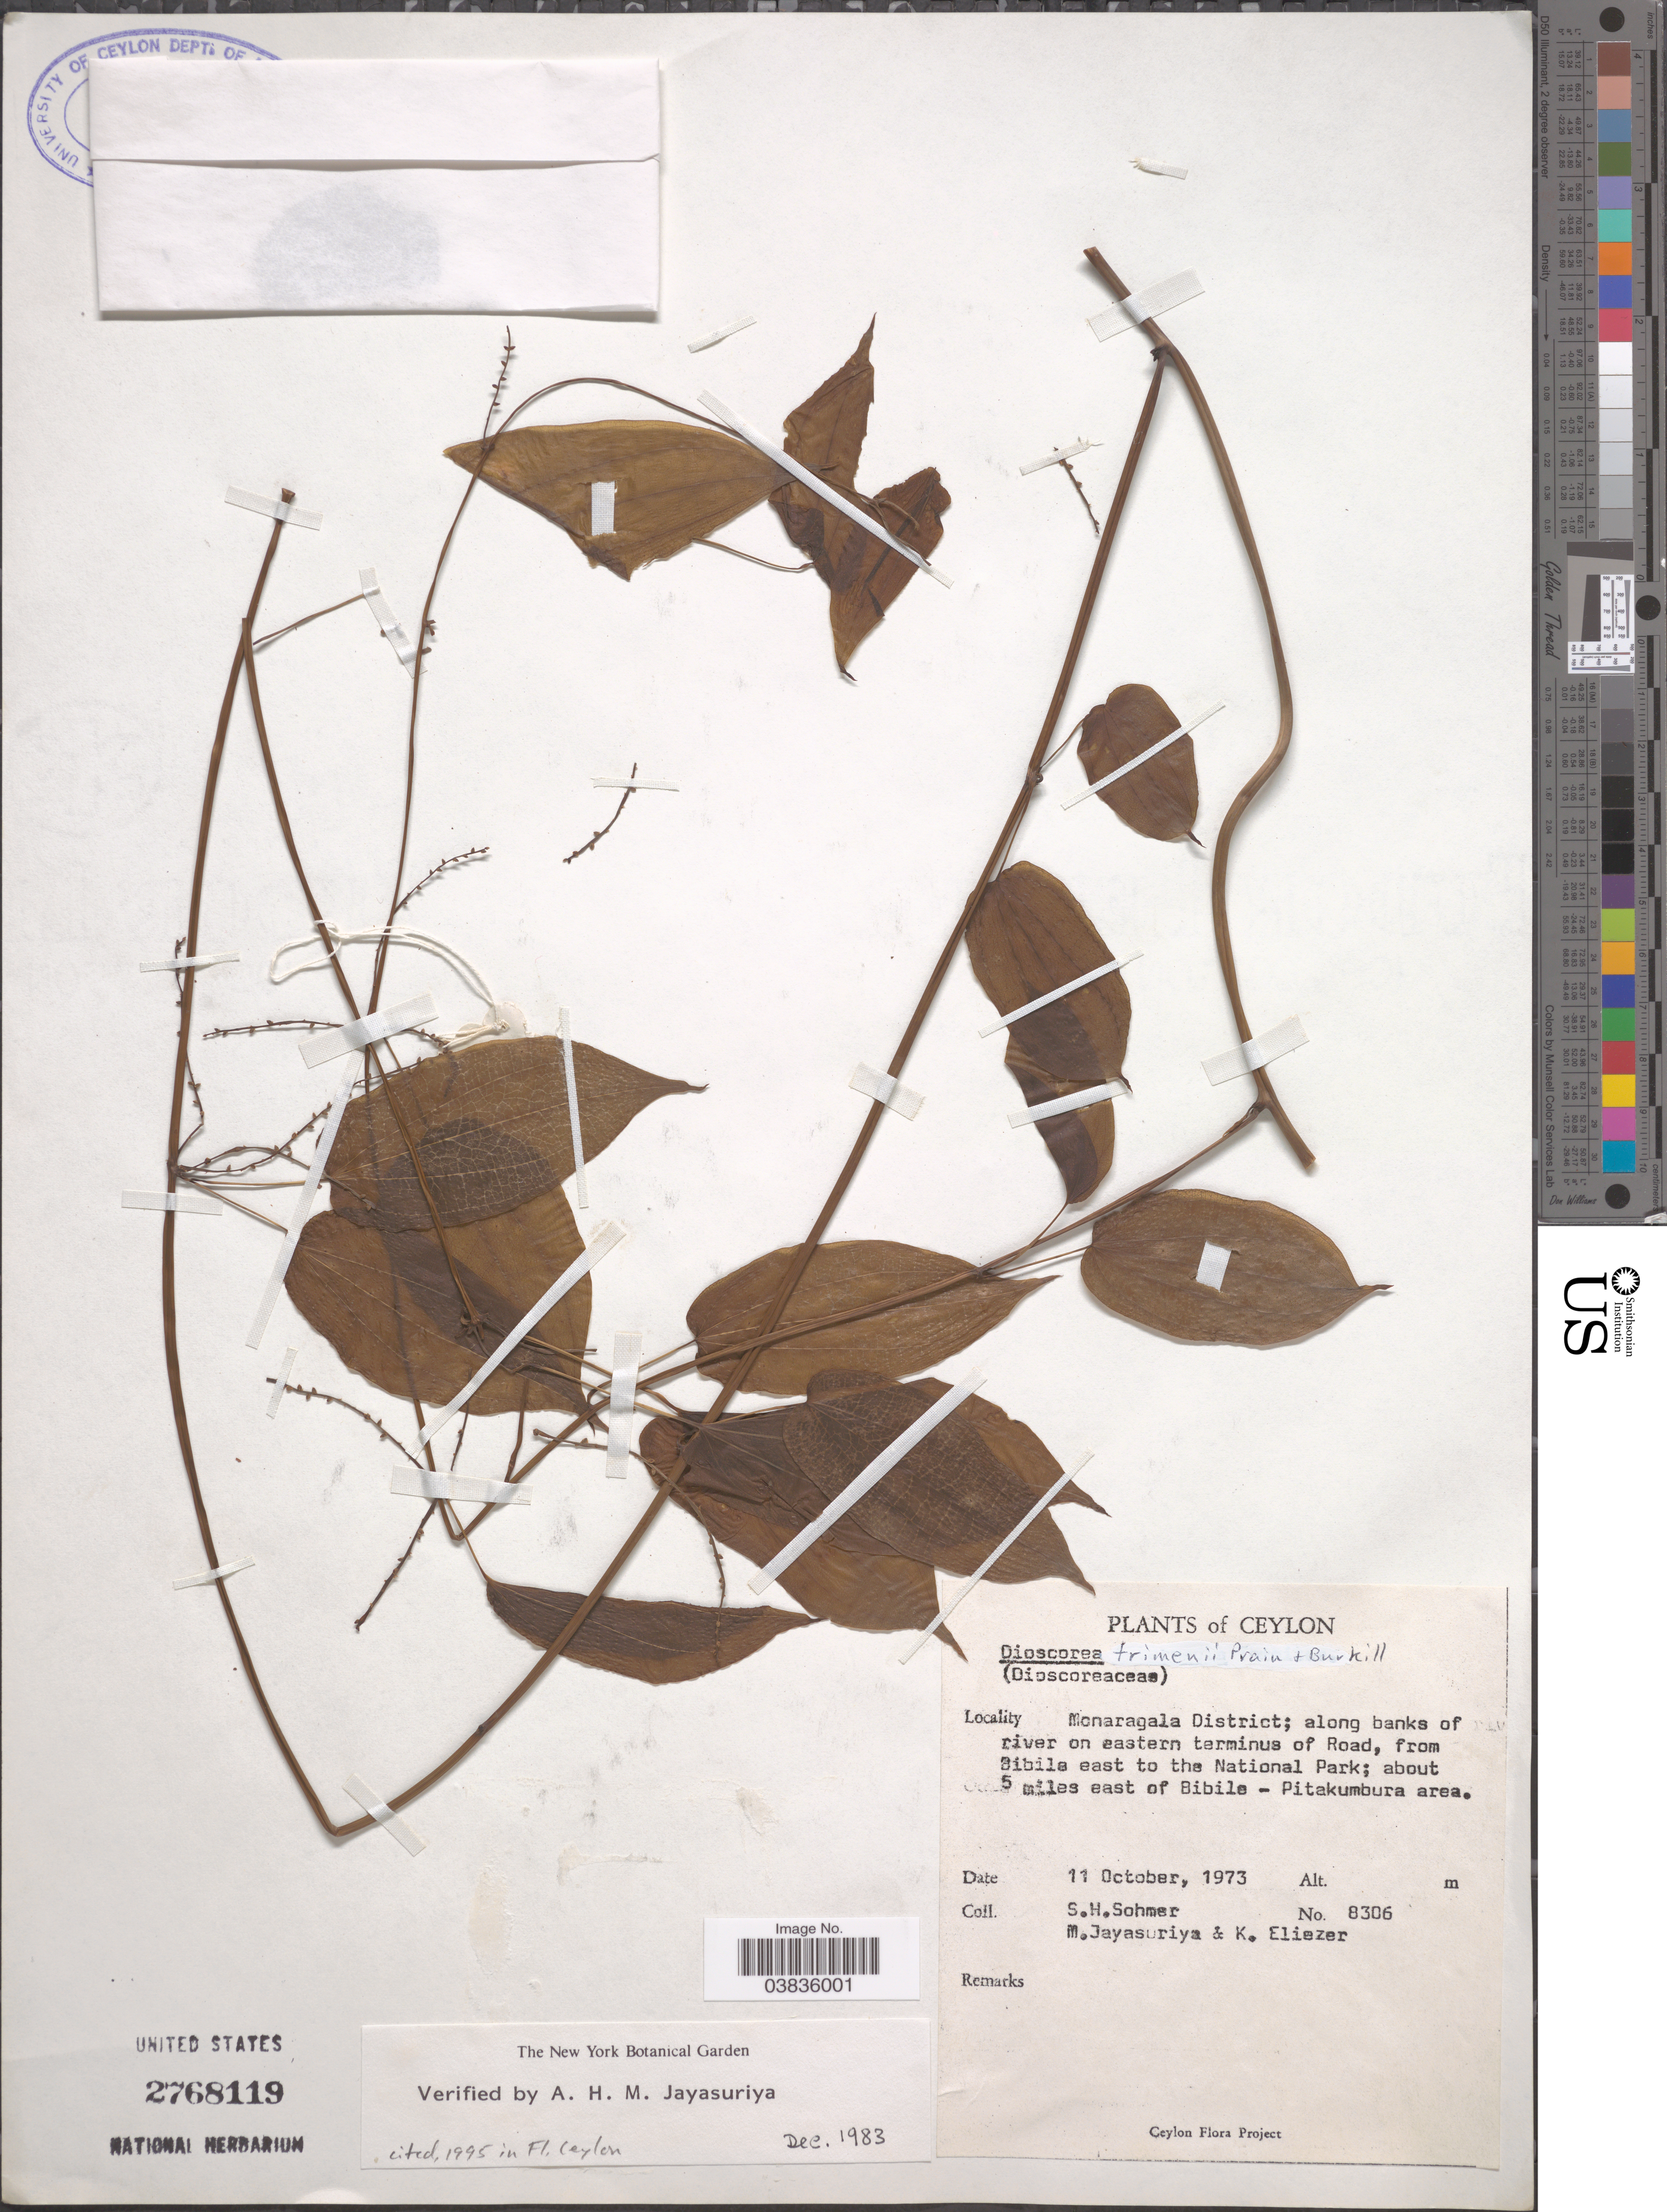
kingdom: Plantae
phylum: Tracheophyta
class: Liliopsida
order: Dioscoreales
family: Dioscoreaceae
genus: Dioscorea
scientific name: Dioscorea tomentosa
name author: J. Koenig ex Spreng.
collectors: S. H. Sohmer, M. Jayasuriya & K. Eliezer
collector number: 8306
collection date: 1973-10-11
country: Sri Lanka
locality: Ceylon. Monaragala District; along banks of river on eastern terminus of Road, from Bibile [interpreted] east to the National Park; about 5 miles east of Bibile - Pitakumbura area.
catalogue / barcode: US 2768119